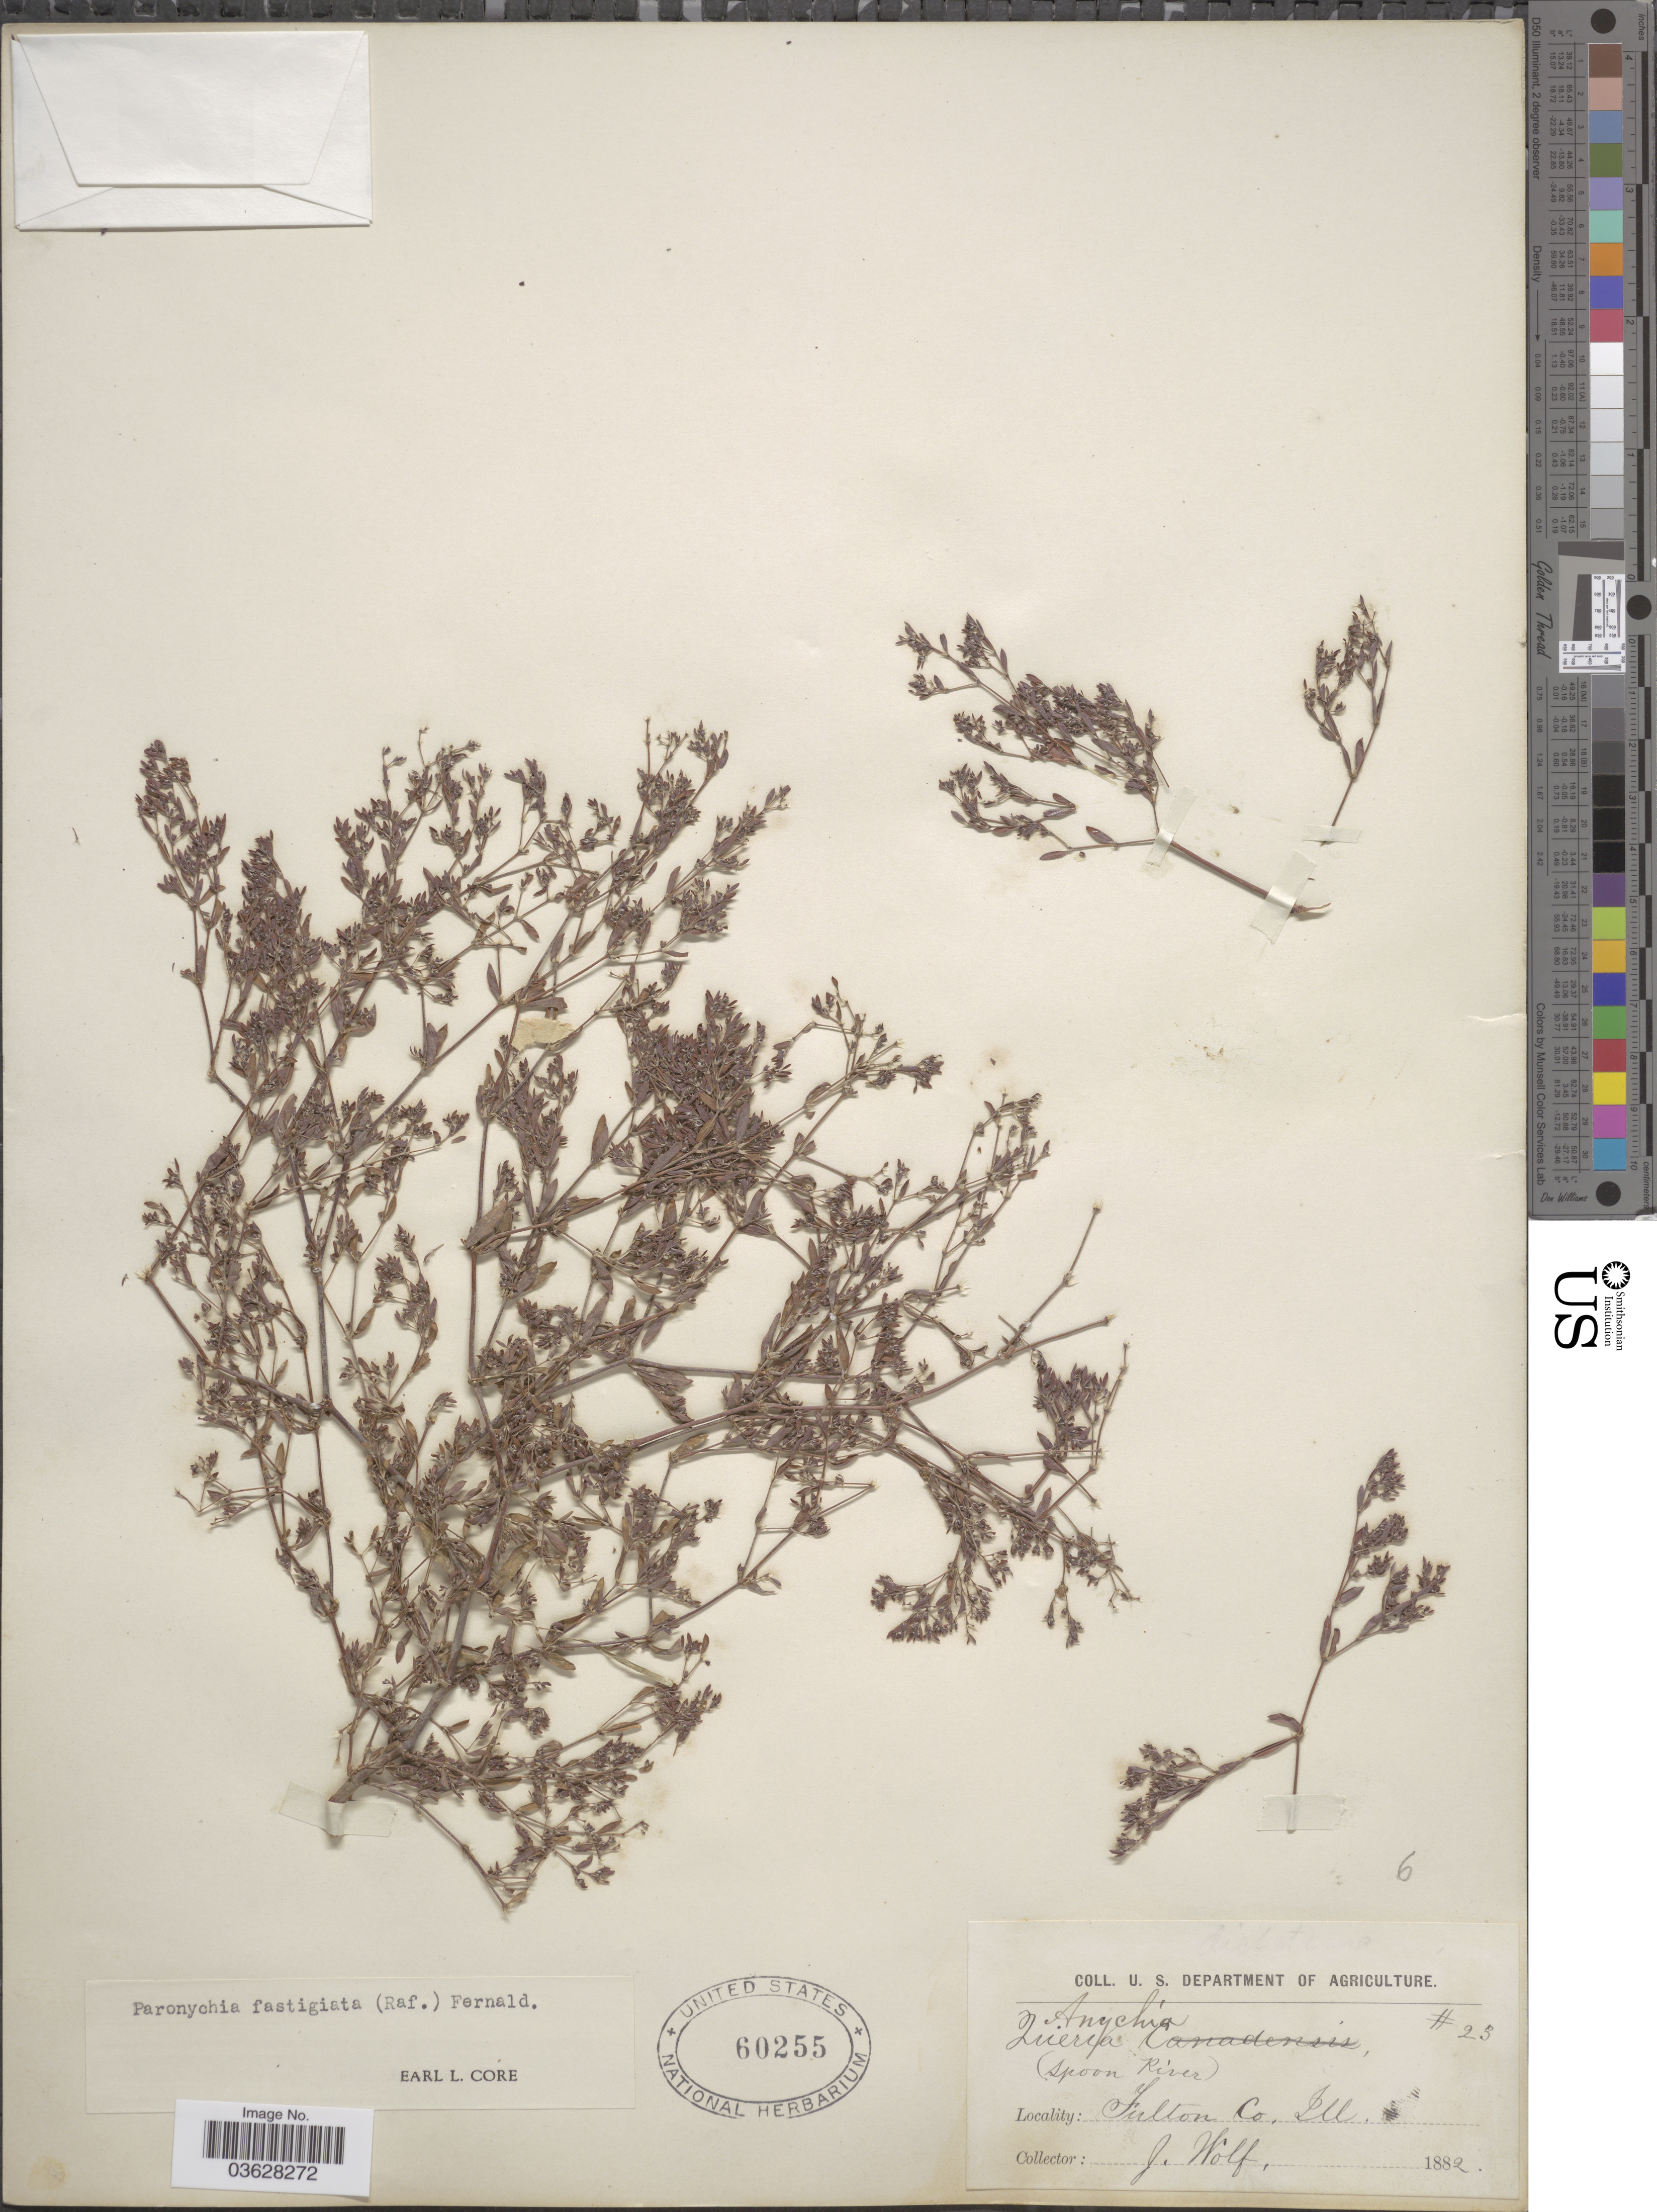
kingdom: Plantae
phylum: Tracheophyta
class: Magnoliopsida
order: Caryophyllales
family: Caryophyllaceae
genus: Paronychia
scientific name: Paronychia fastigiata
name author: (Raf.) Fernald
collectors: J. Wolf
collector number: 23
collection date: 1882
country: United States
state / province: Illinois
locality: (Spoon River). Fulton Co.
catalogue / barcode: US 60255